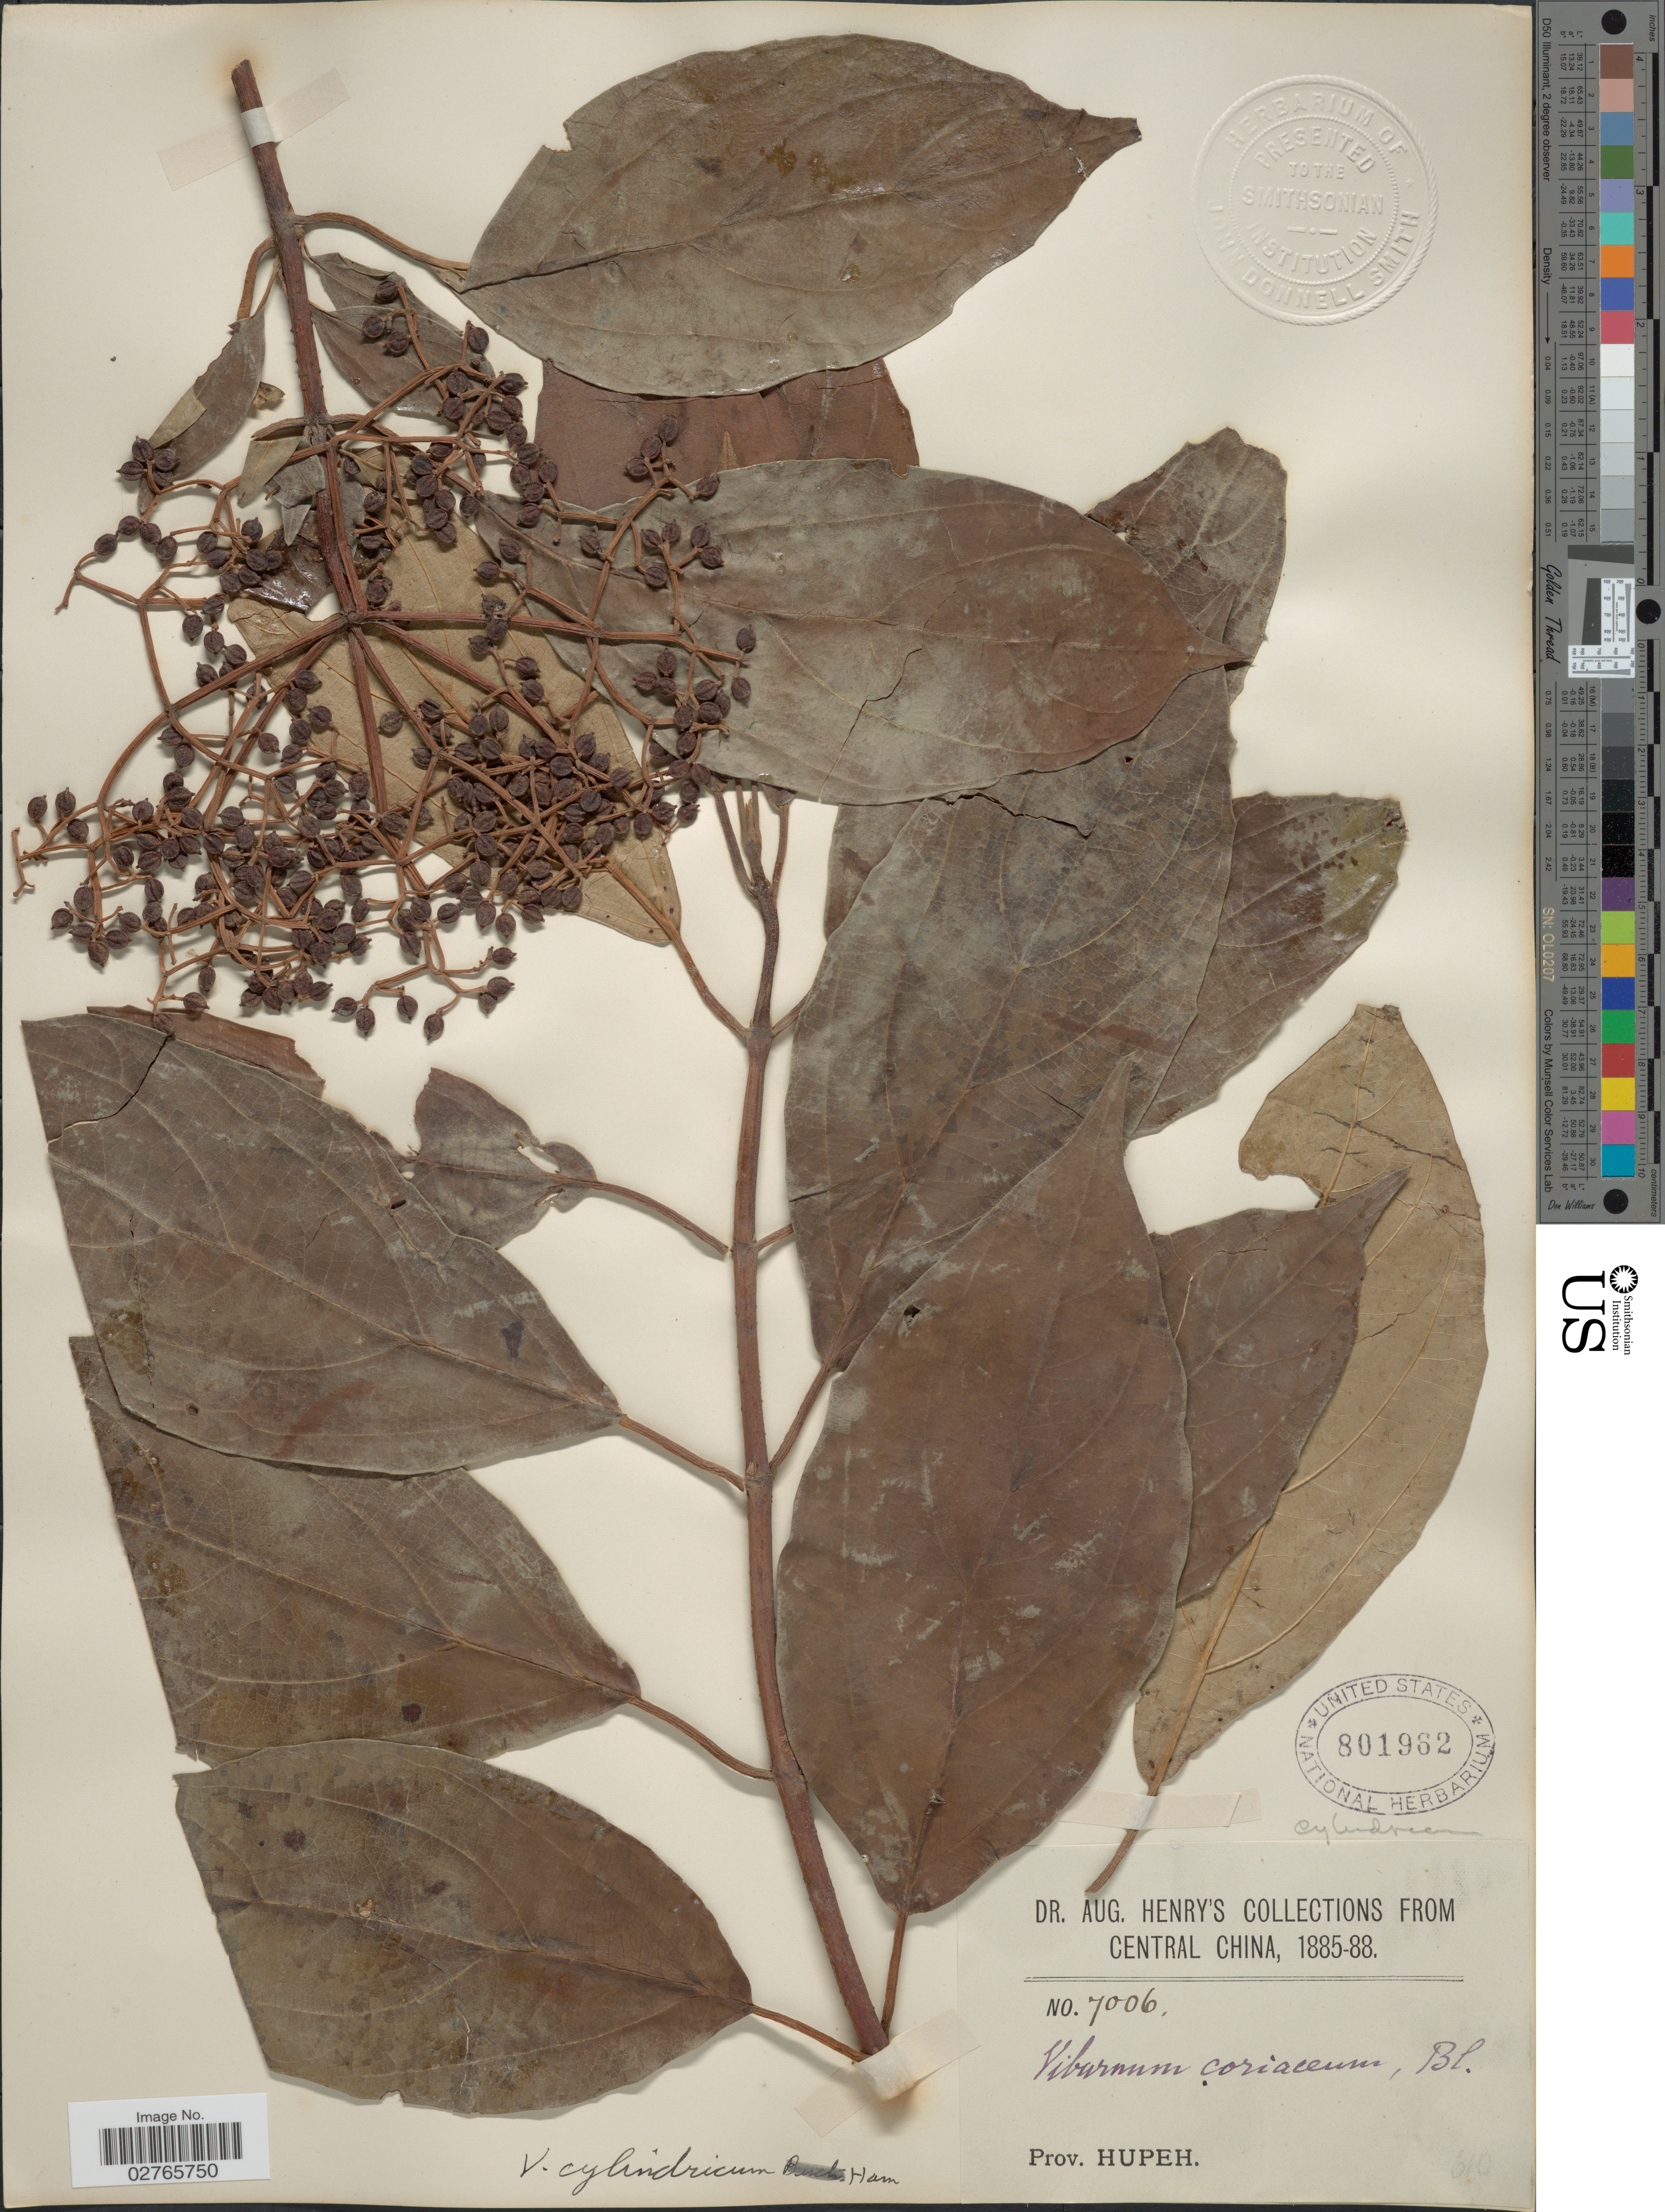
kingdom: Plantae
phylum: Tracheophyta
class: Magnoliopsida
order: Dipsacales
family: Viburnaceae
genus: Viburnum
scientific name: Viburnum cylindricum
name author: Buch.-Ham.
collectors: A. Henry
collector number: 7006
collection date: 1885/1888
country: China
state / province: Hubei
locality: Central China, Prov. Hupeh.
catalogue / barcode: US 801962